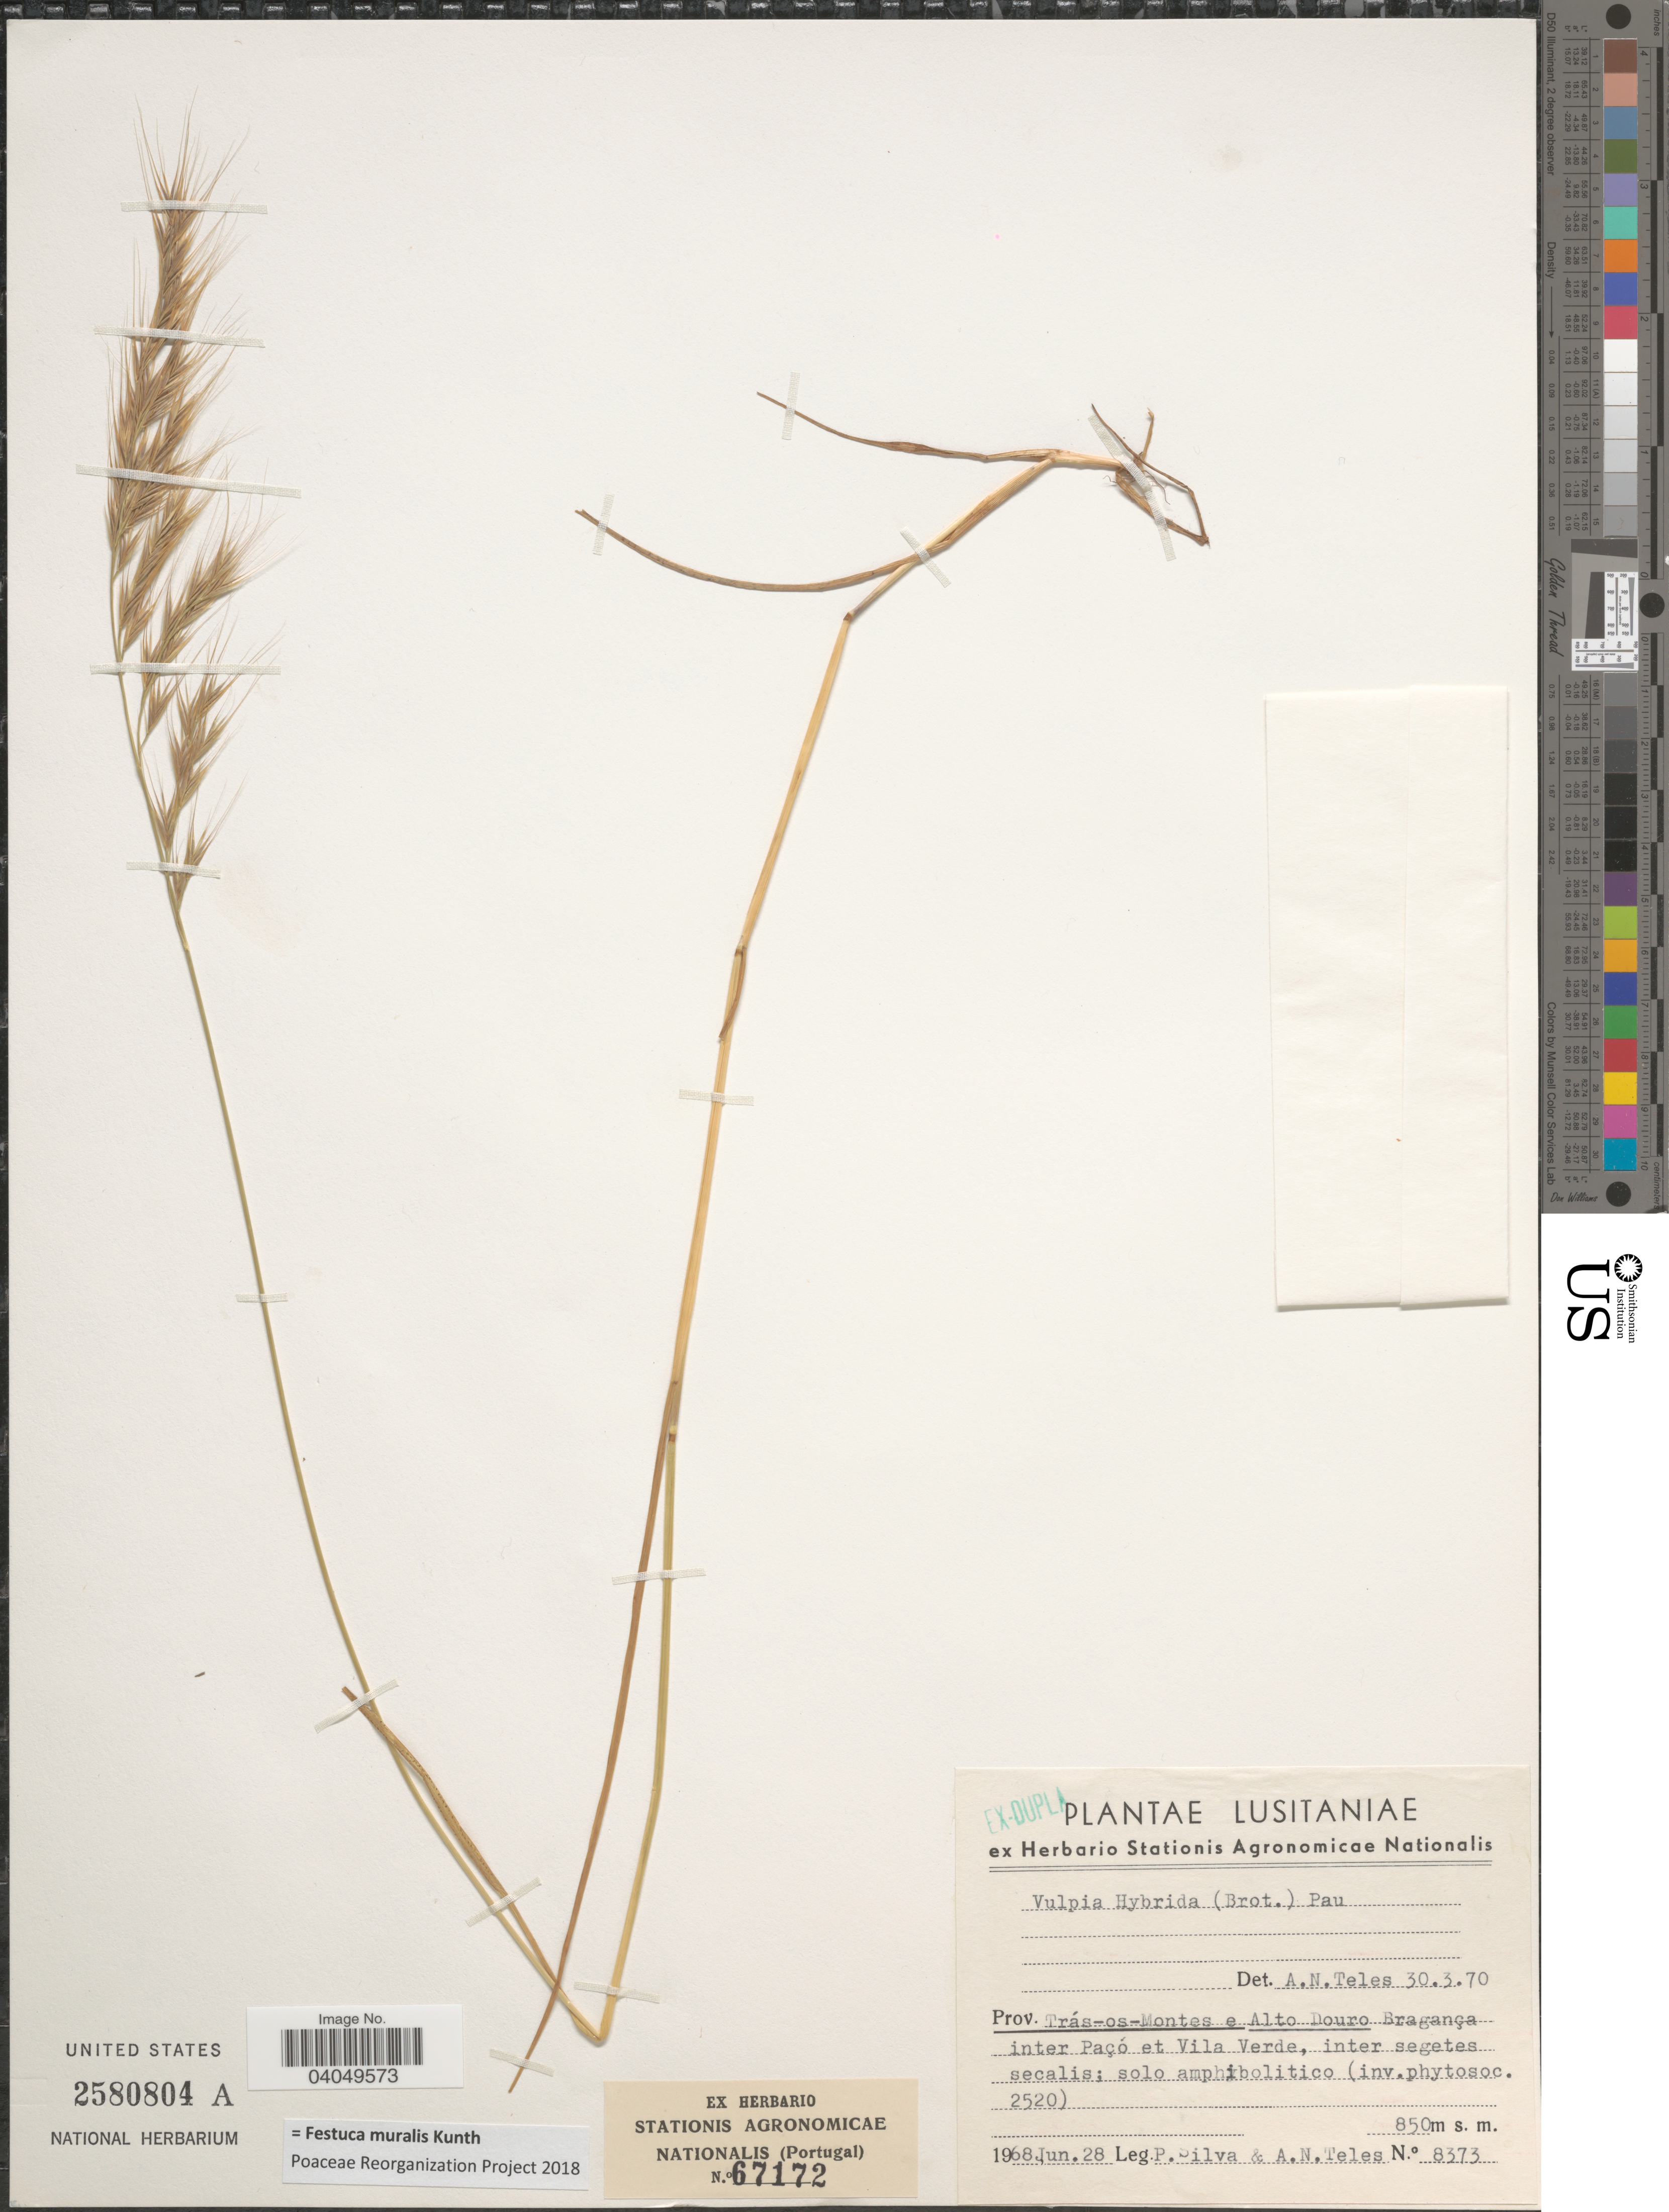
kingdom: Plantae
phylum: Tracheophyta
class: Liliopsida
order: Poales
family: Poaceae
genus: Festuca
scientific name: Festuca muralis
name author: Kunth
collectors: P. Silva & A. Teles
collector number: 8373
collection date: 1968-06-28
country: Portugal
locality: Lusitaniae. Prov. Trás-os-Montes e Alto Douro. Bragança inter Paçó et Vilha Verde, inter segetes secalis.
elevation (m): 850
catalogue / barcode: US 2580804A